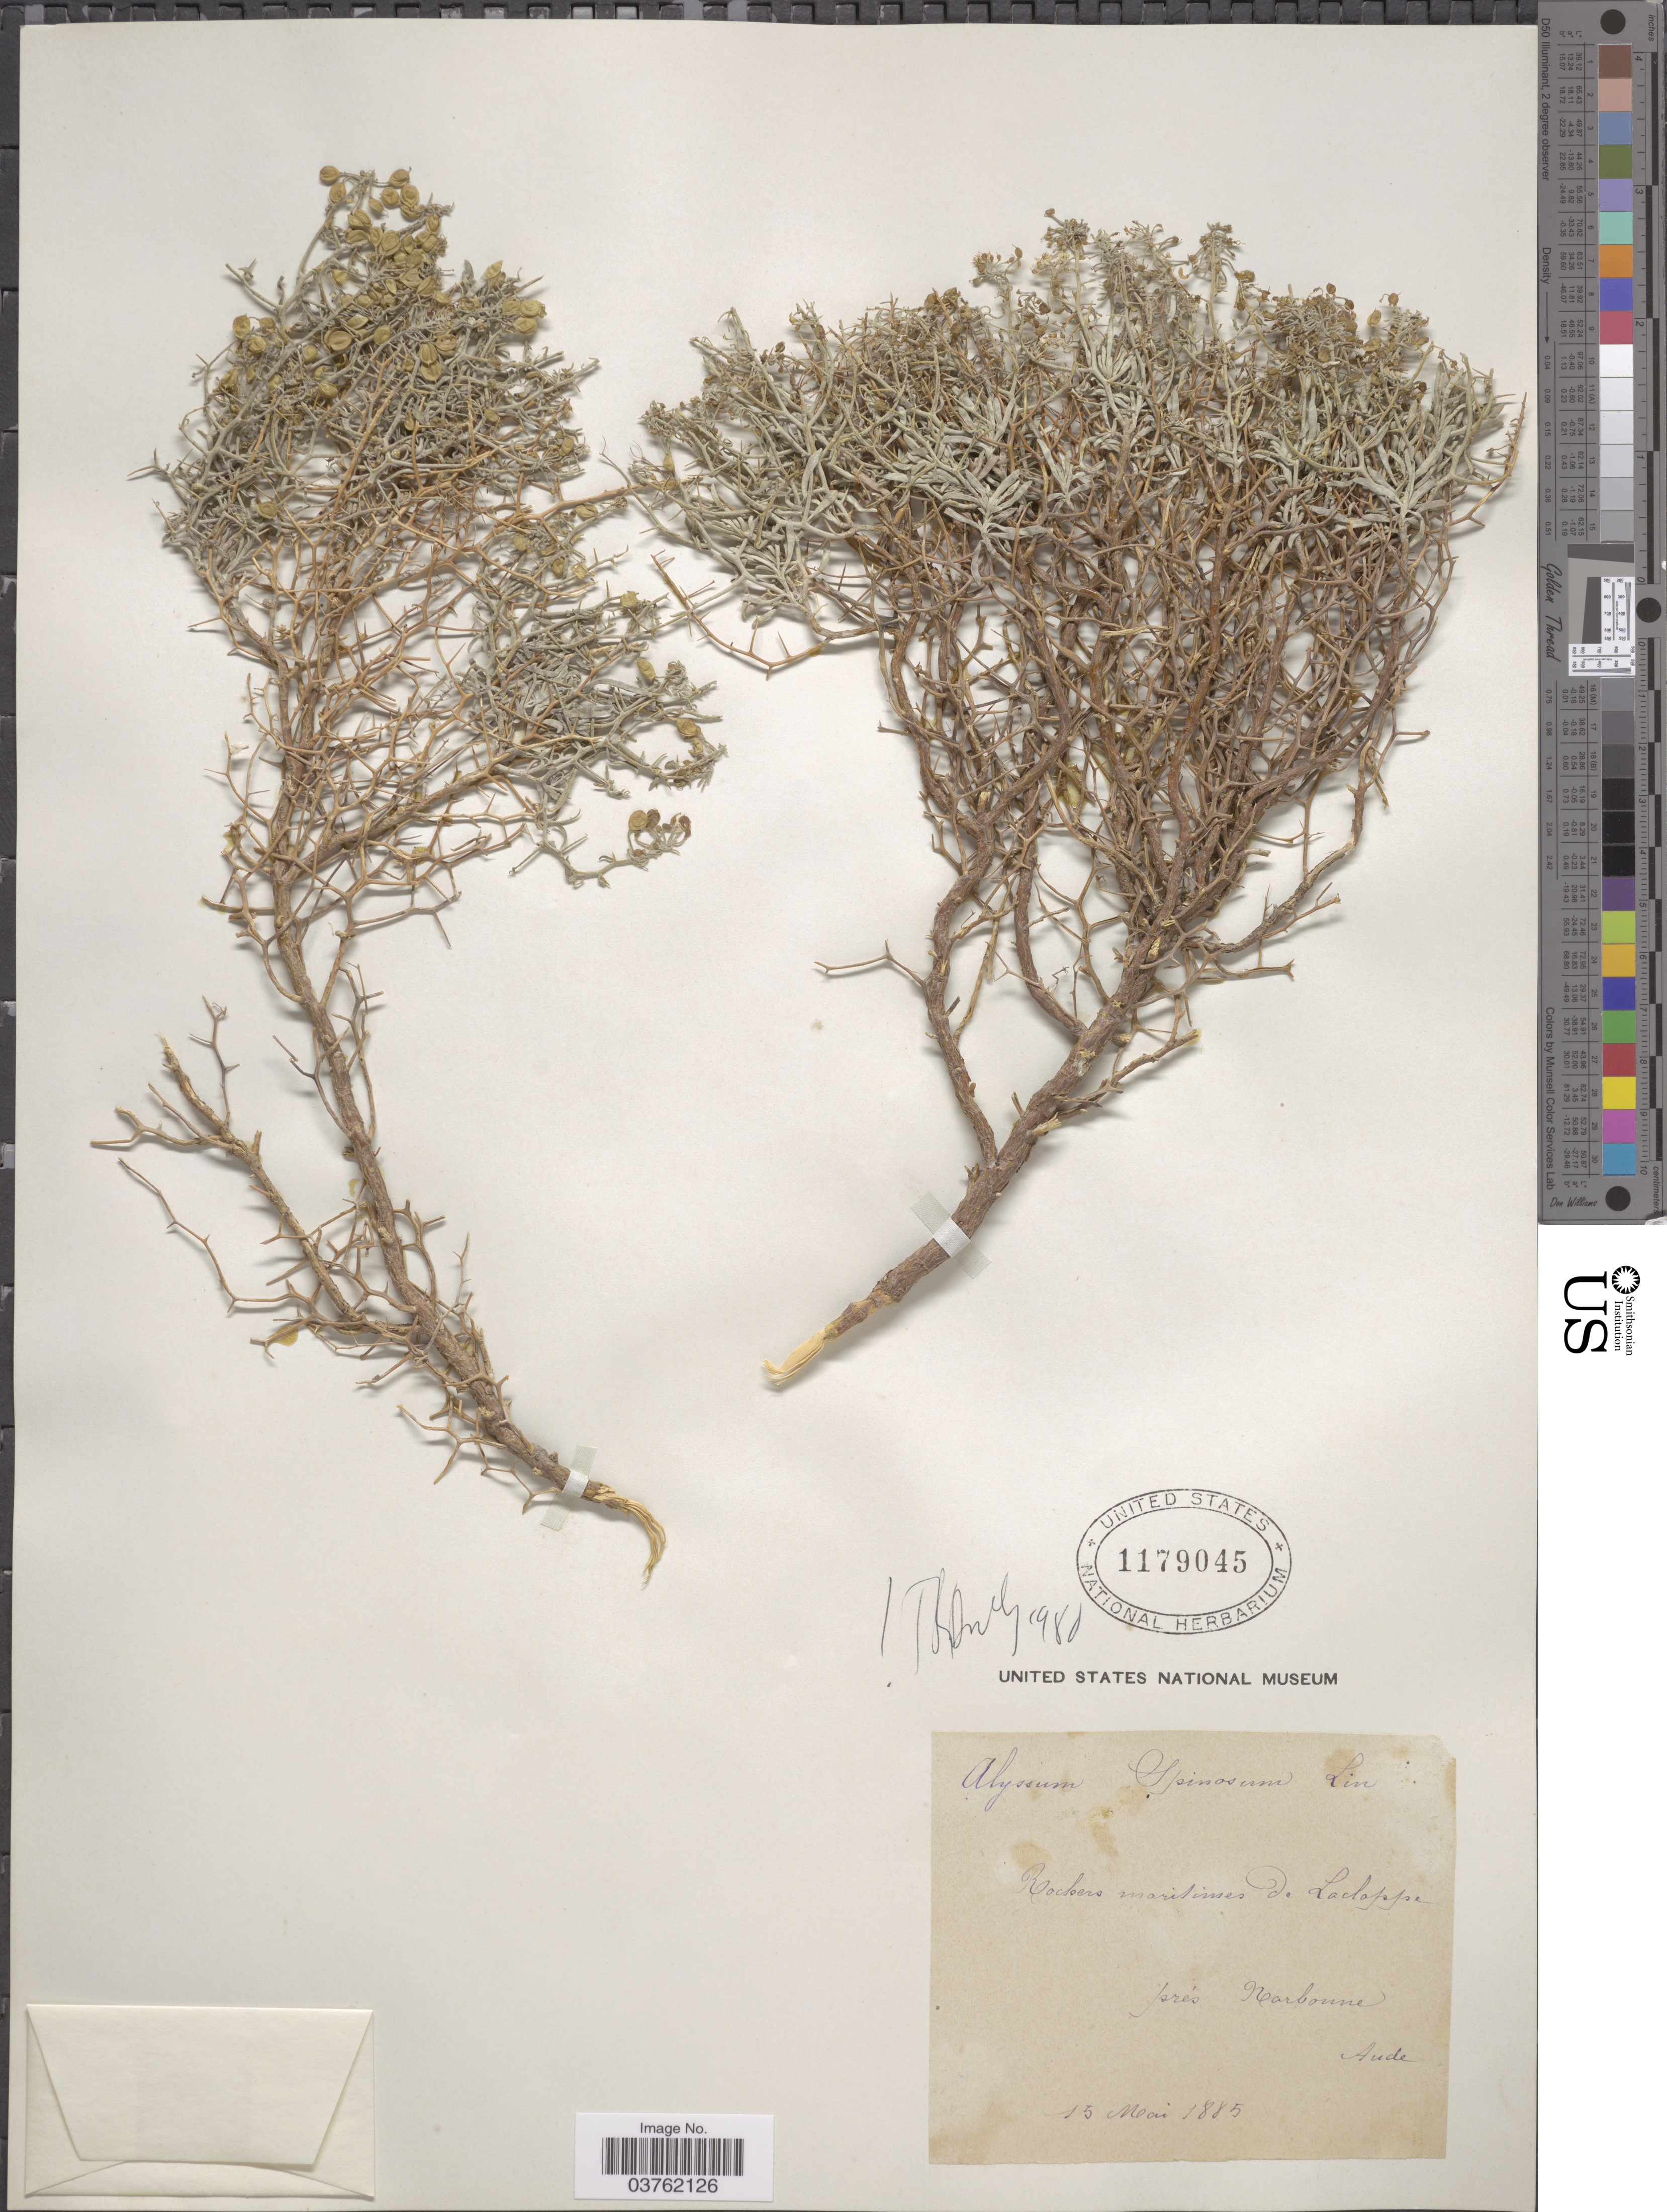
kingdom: Plantae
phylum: Tracheophyta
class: Magnoliopsida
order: Brassicales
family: Brassicaceae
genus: Alyssum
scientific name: Alyssum spinosum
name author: L.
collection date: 1885-05-15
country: France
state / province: Occitanie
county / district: Aude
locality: Rochers maritimes de Laclappe prés Narbonne. Aude.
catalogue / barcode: US 1179045